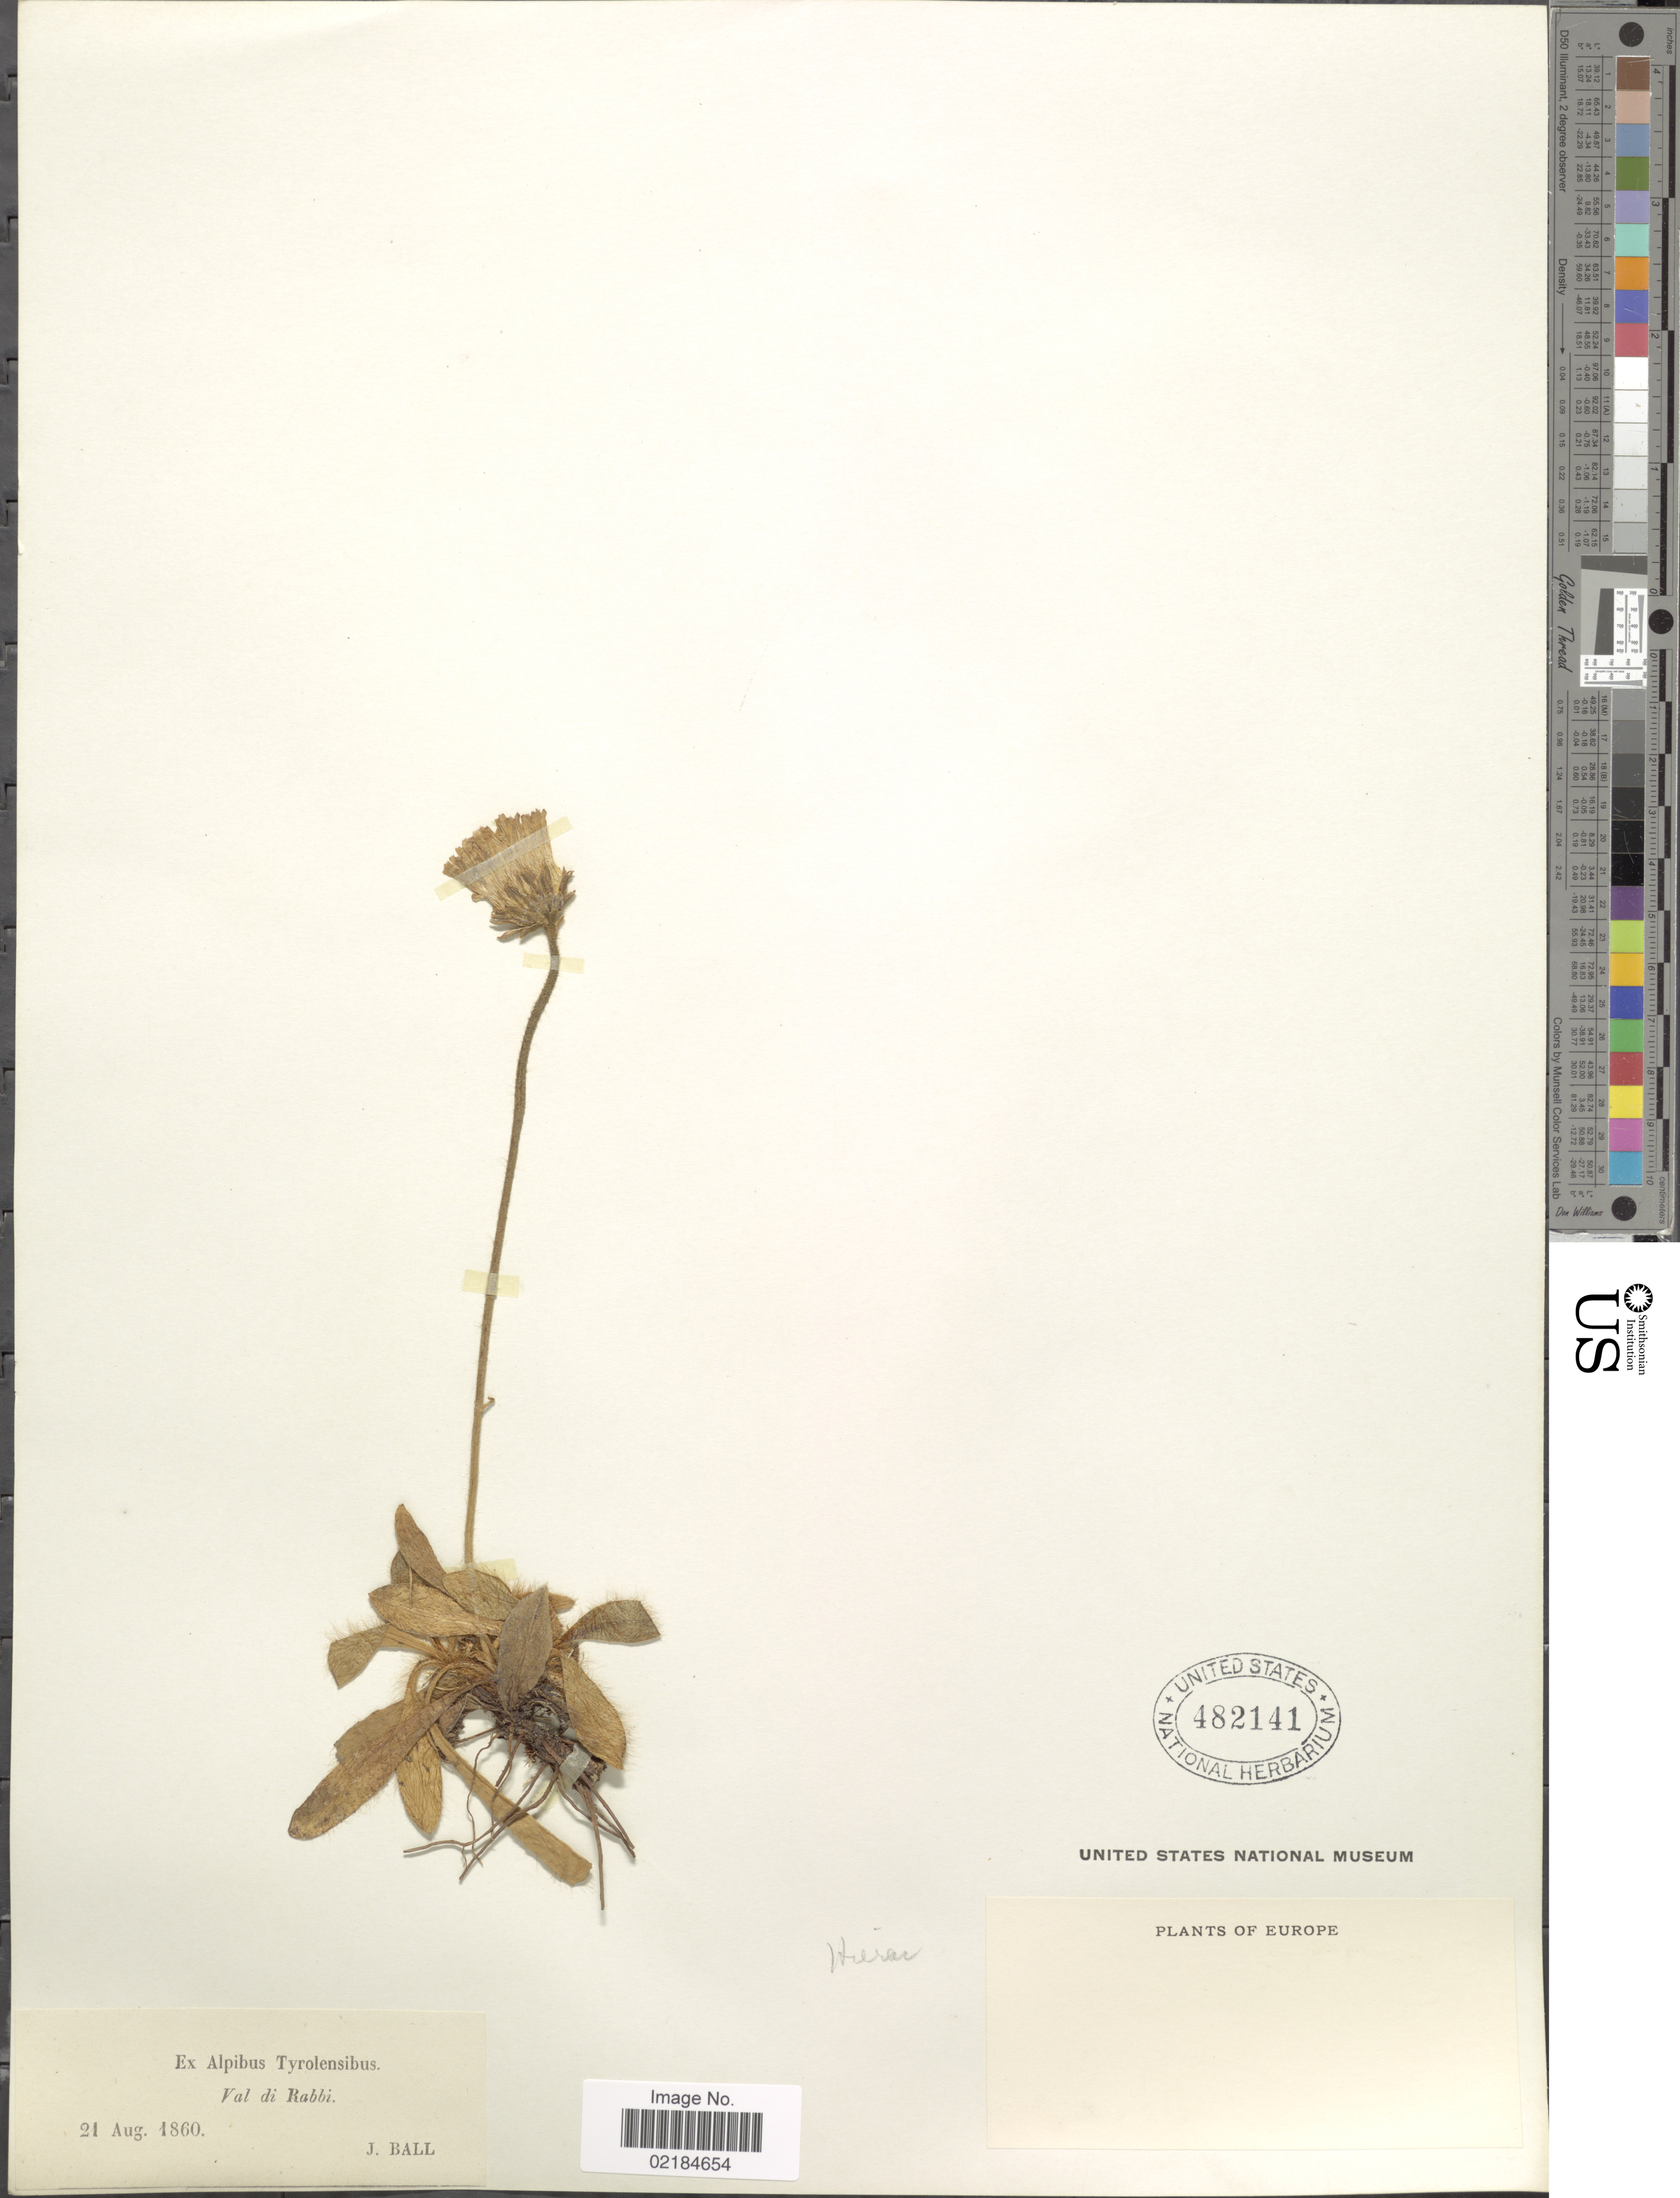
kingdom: Plantae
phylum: Tracheophyta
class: Magnoliopsida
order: Asterales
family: Asteraceae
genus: Hieracium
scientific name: Hieracium repandulare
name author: Druce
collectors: J. Ball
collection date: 1860-08-21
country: Italy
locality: Europe, Alpibus Tyrolensibus, Val di Rabbi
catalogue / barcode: US 482141